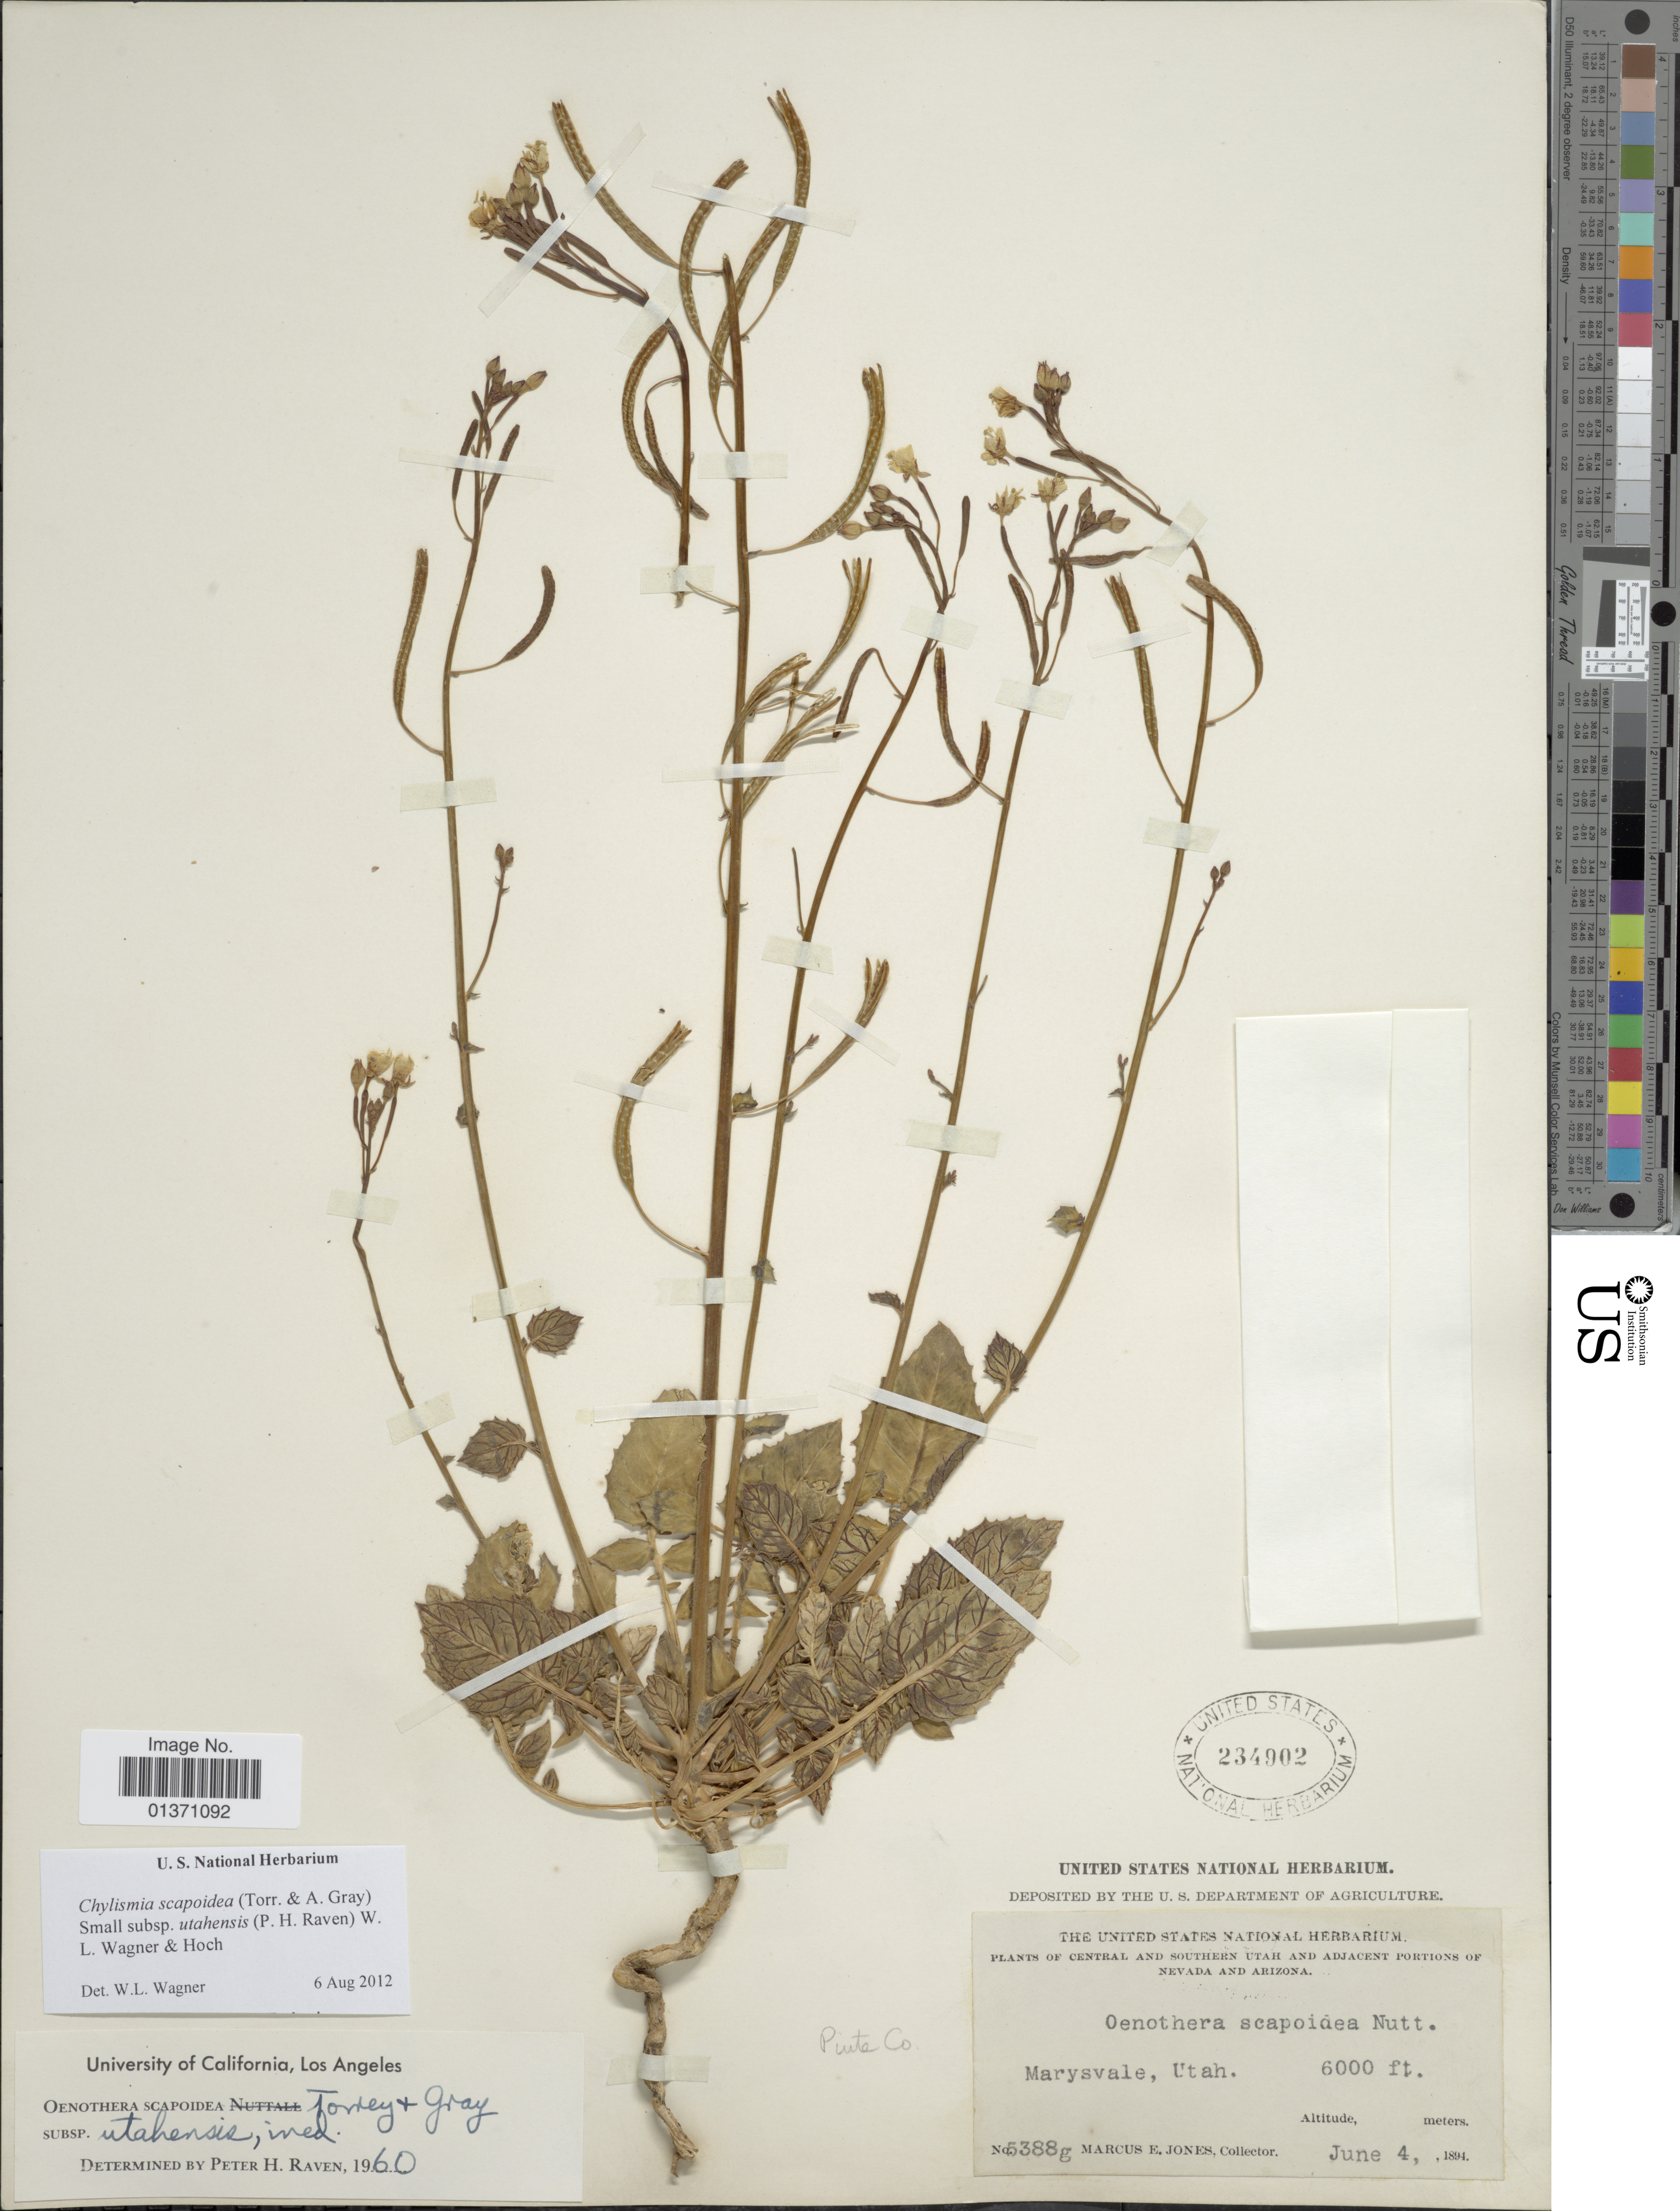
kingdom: Plantae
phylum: Tracheophyta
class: Magnoliopsida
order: Myrtales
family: Onagraceae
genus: Chylismia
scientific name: Chylismia scapoidea subsp. utahensis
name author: (P.H. Raven) W.L. Wagner & Hoch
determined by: Wagner, W. L., (BOT), Smithsonian Institution - National Museum of Natural History (UNITED STATES)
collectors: M. E. Jones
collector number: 5388g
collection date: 1894-06-04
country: United States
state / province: Utah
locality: Central and Southern Utah and Adjacent Portions of Nevada and Arizona, Marysvale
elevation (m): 1829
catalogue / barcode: US 234902